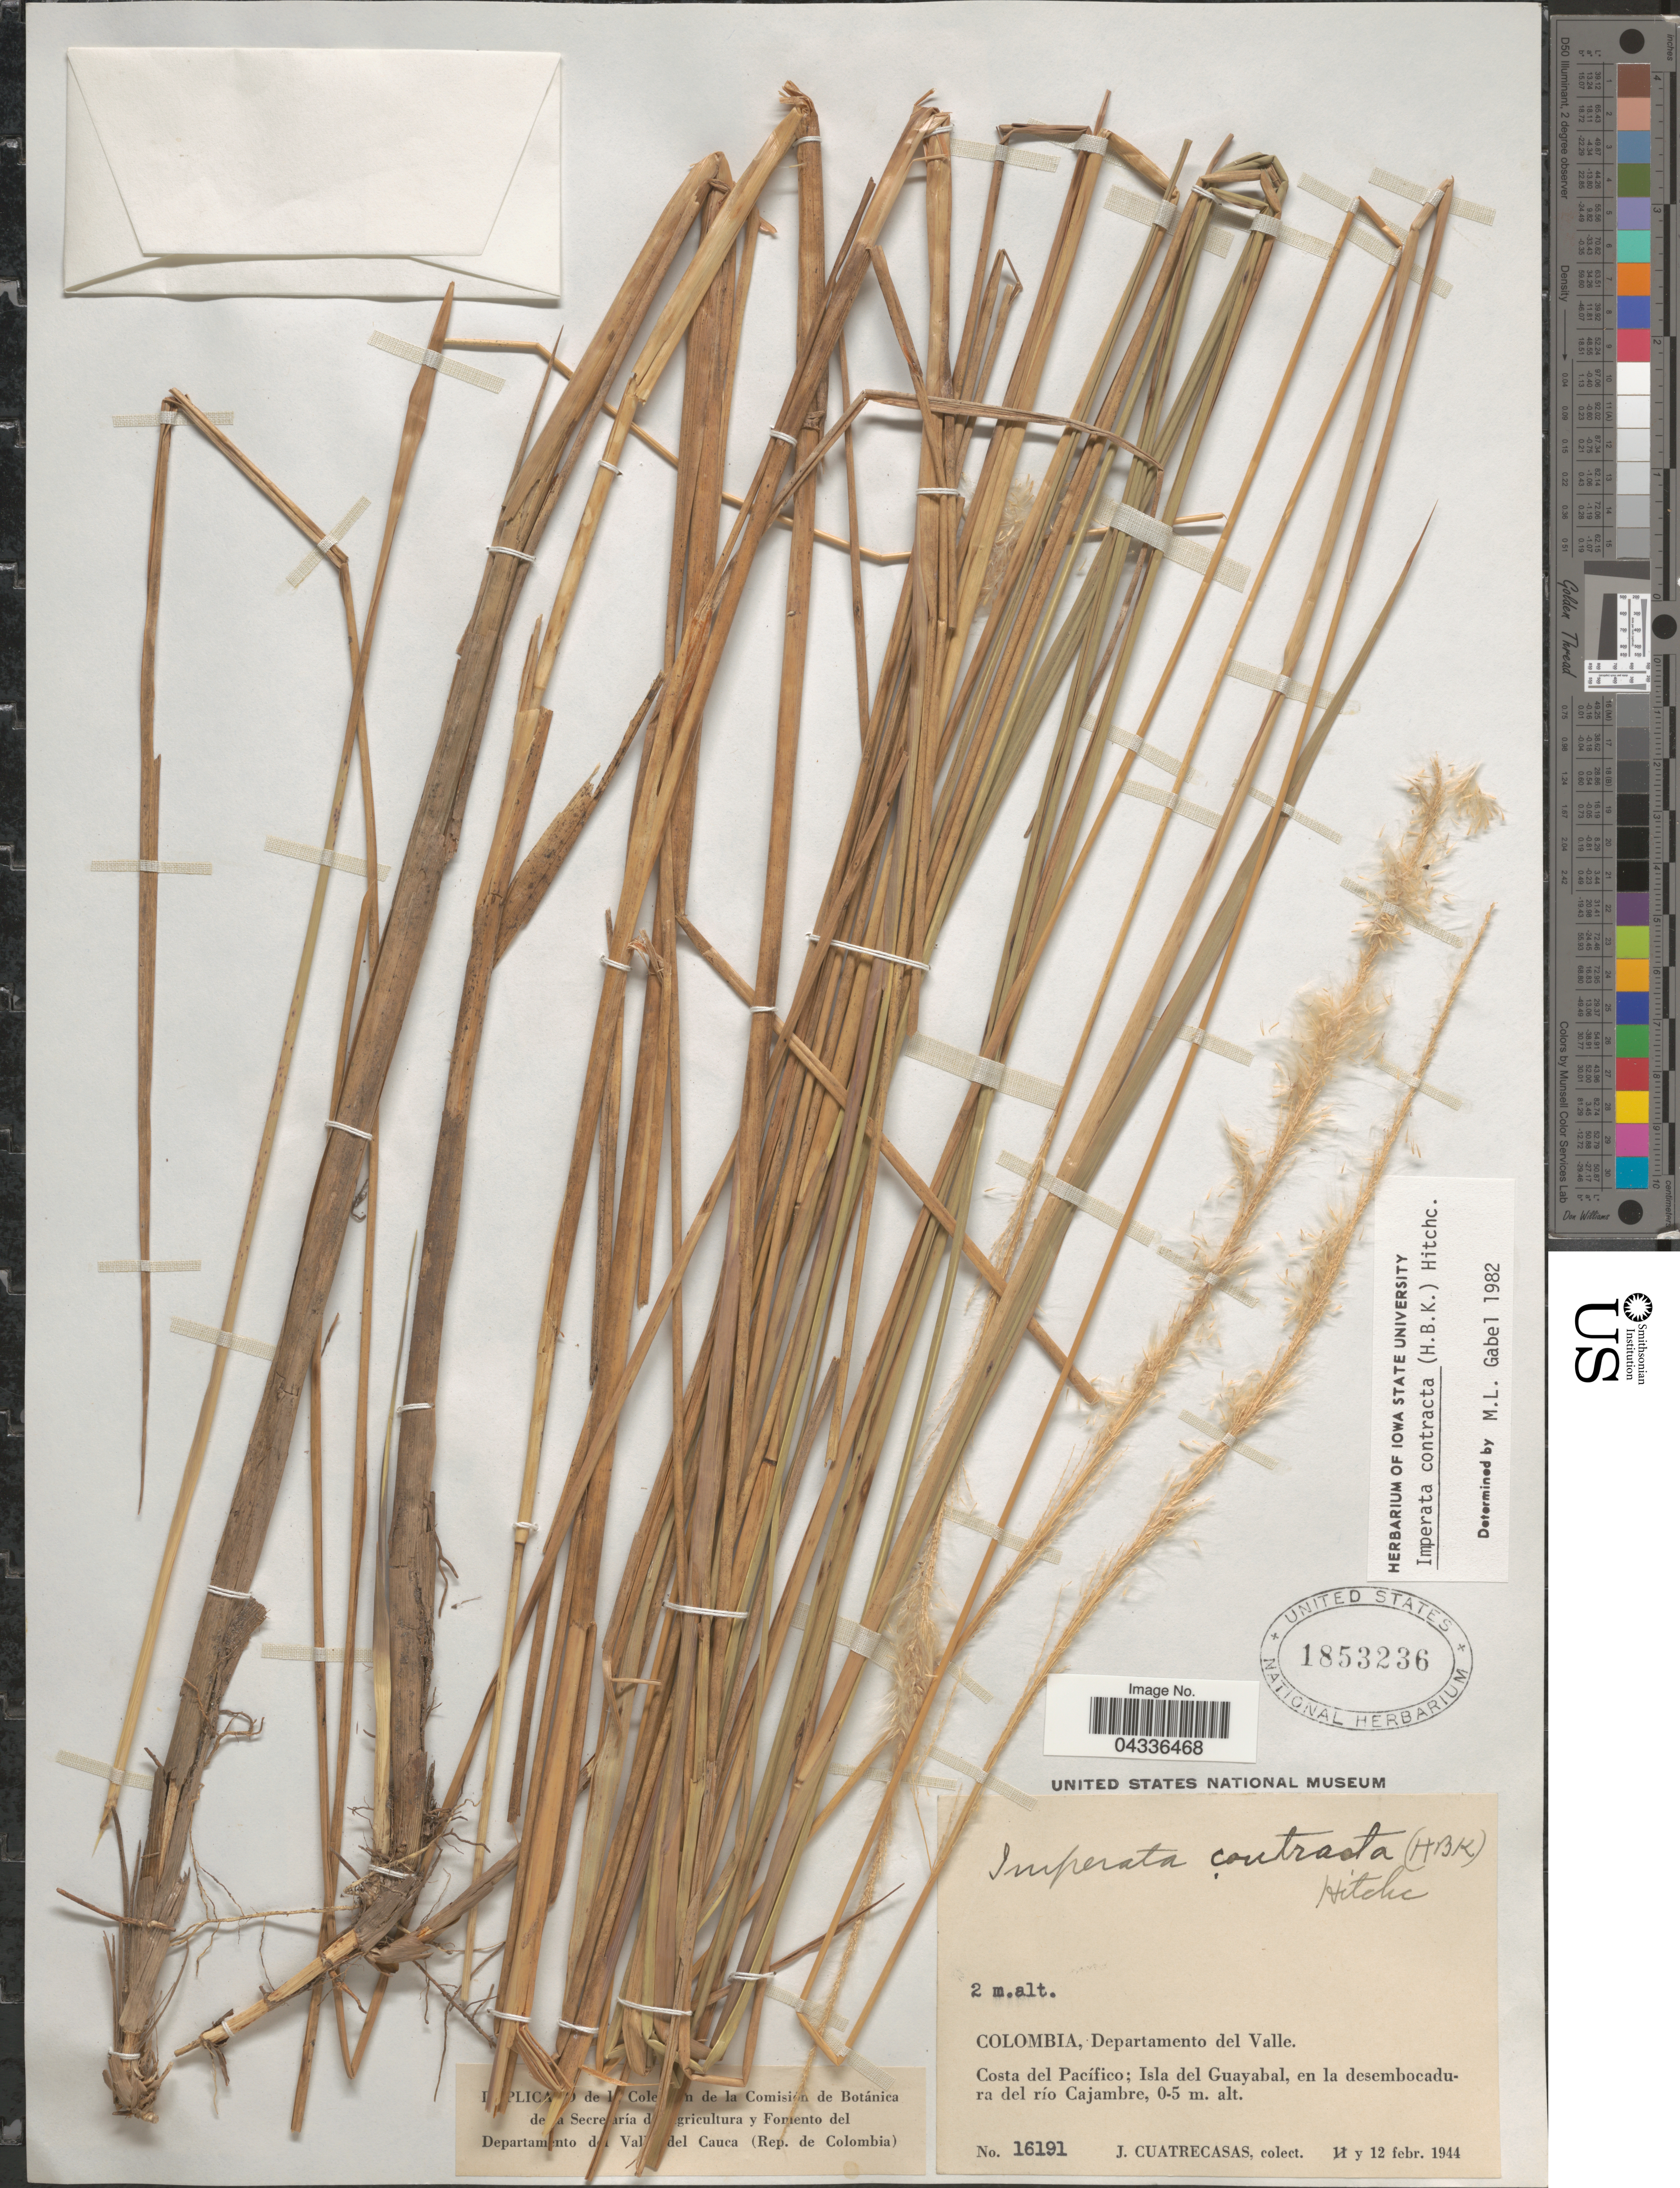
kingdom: Plantae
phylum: Tracheophyta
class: Liliopsida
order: Poales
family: Poaceae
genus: Imperata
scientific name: Imperata contracta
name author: (Kunth) Hitchc.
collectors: J. Cuatrecasas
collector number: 16191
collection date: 1944-02-12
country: Colombia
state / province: Valle del Cauca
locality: Departamento del Valle. Costa del Pacífico; Isla del Guayabal, en la desembocadura del río Cajambre. Departamento del Valle de Cauca (Rep. de Colombia).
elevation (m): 0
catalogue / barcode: US 1853236